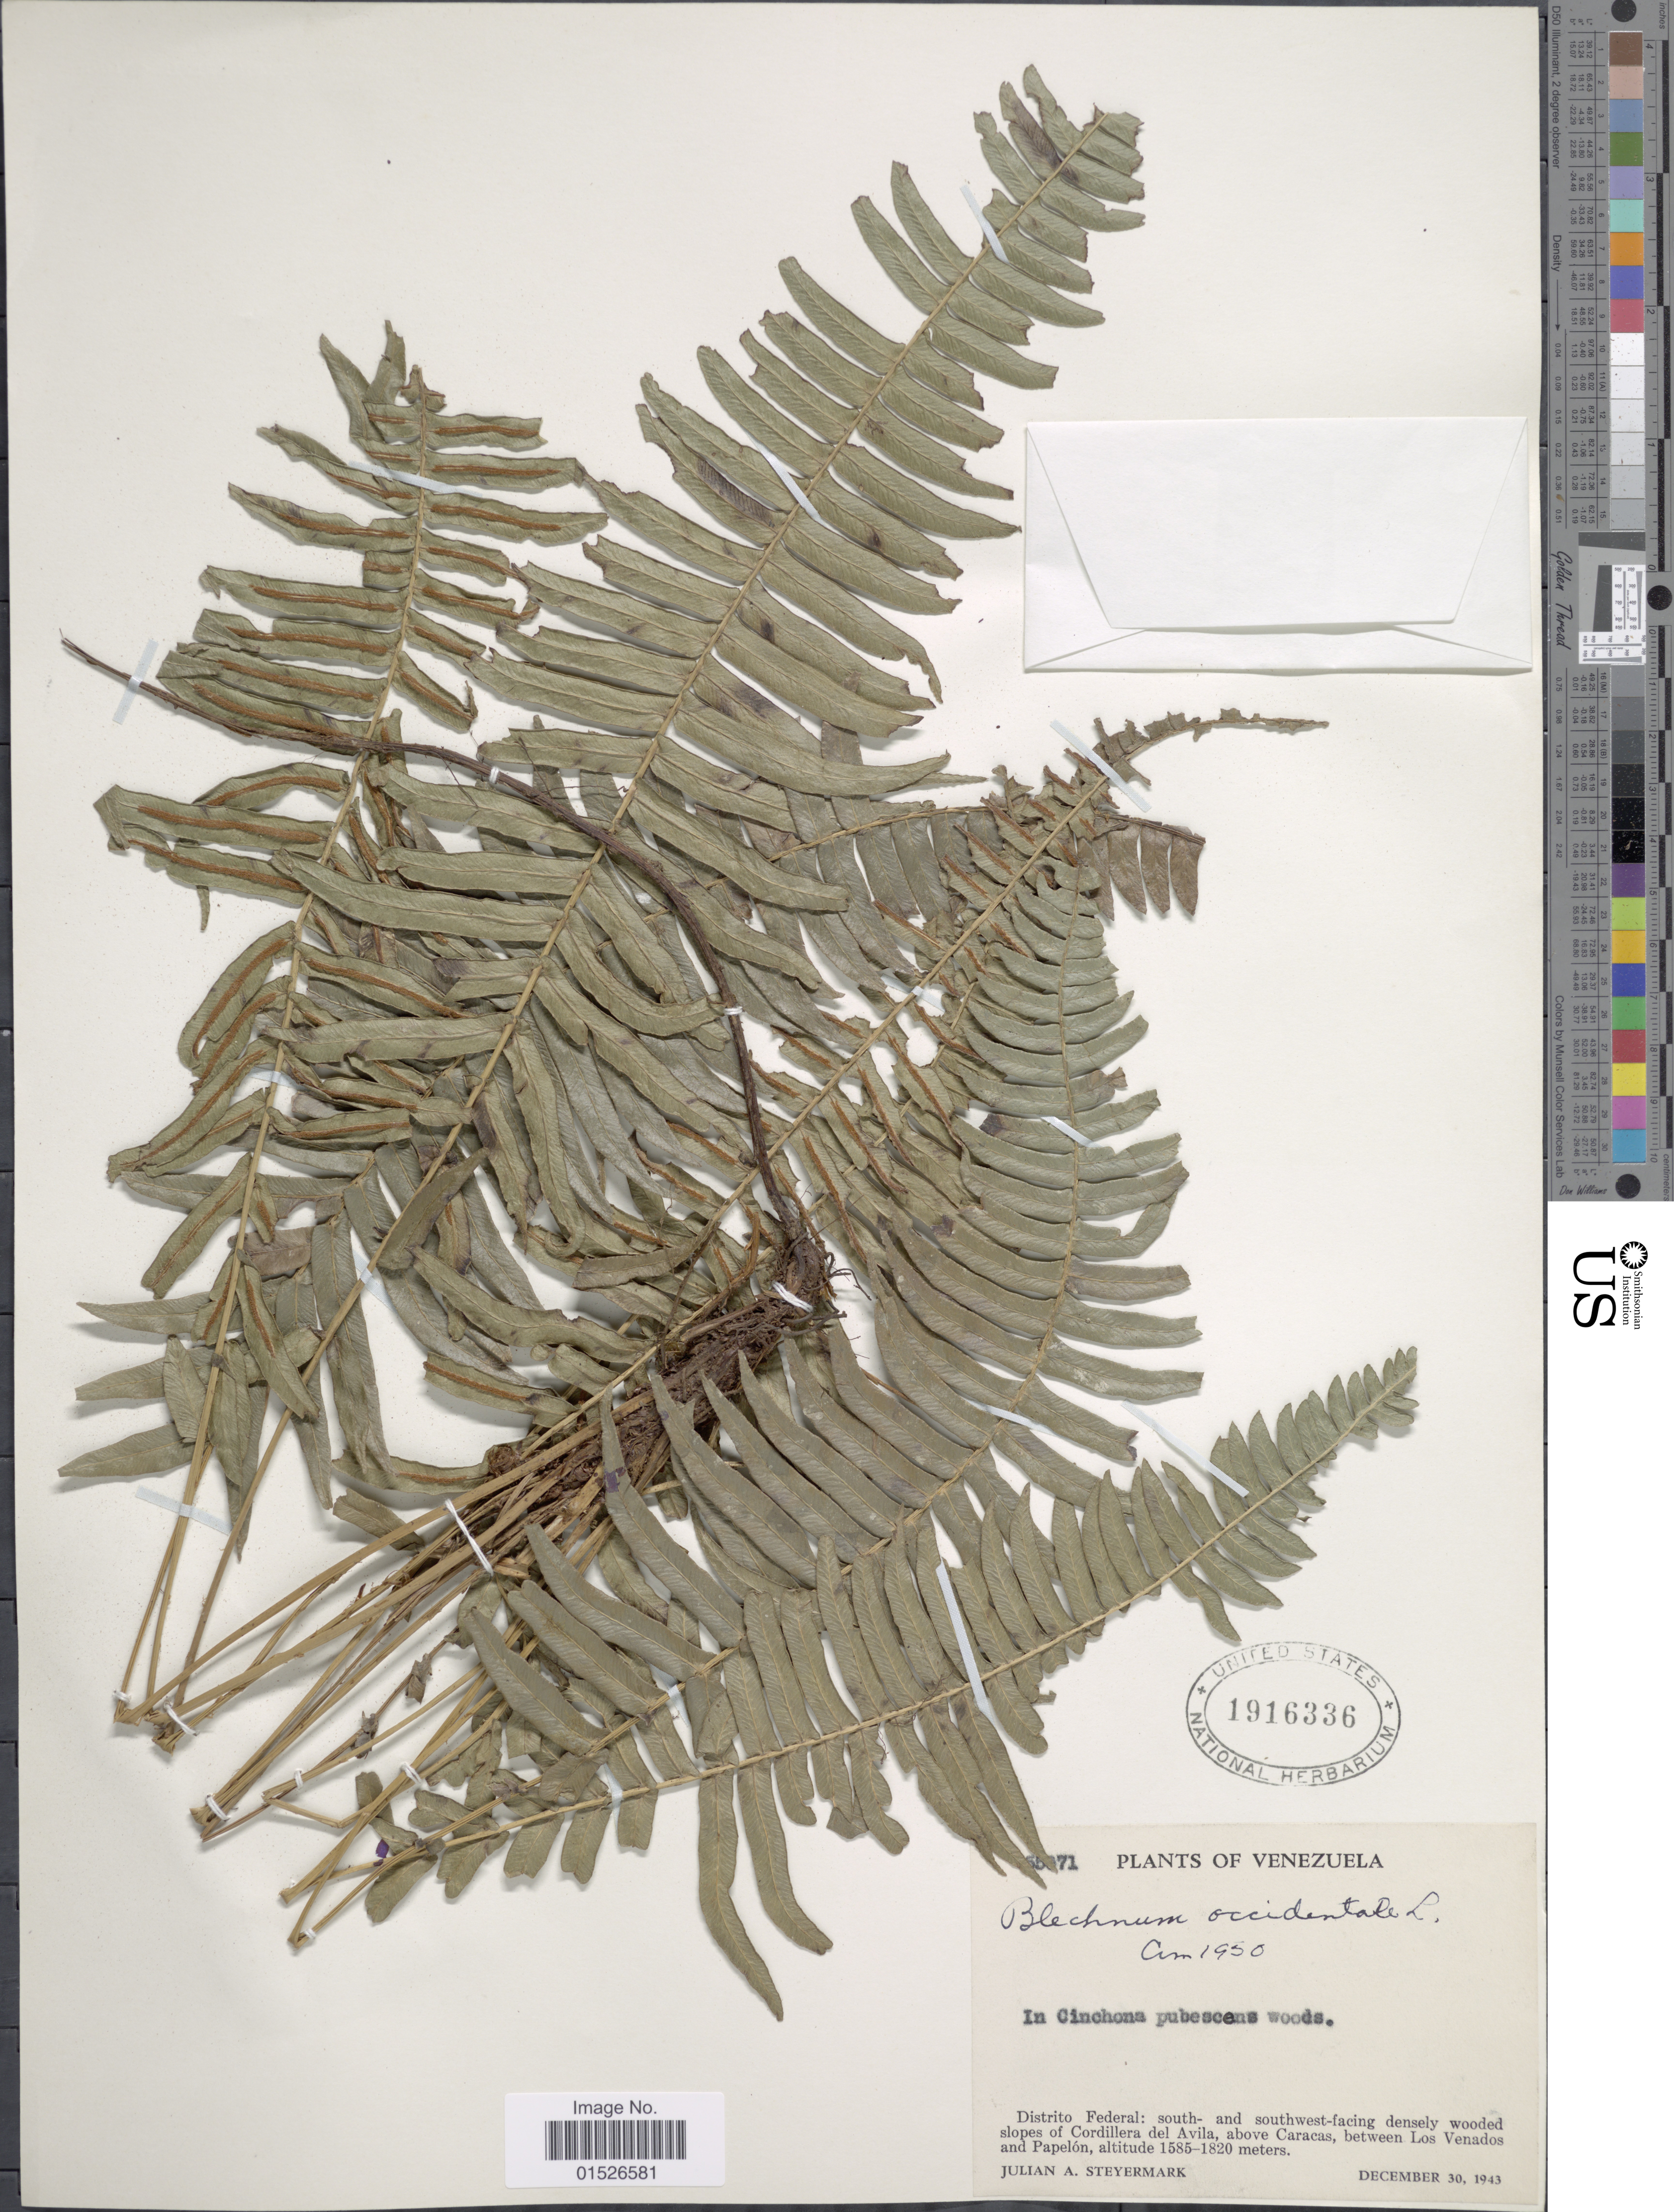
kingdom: Plantae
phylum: Tracheophyta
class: Polypodiopsida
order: Polypodiales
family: Blechnaceae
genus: Blechnum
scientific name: Blechnum occidentale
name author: L.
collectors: J. Steyermark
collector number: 71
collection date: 1943-12-30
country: Venezuela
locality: Distrito Federal: south- and southwest-facing densely wooded slopes of Cordillera del Avilla, above Caracas, between Los Venados and Papelon.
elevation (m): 1585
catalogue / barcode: US 1916336